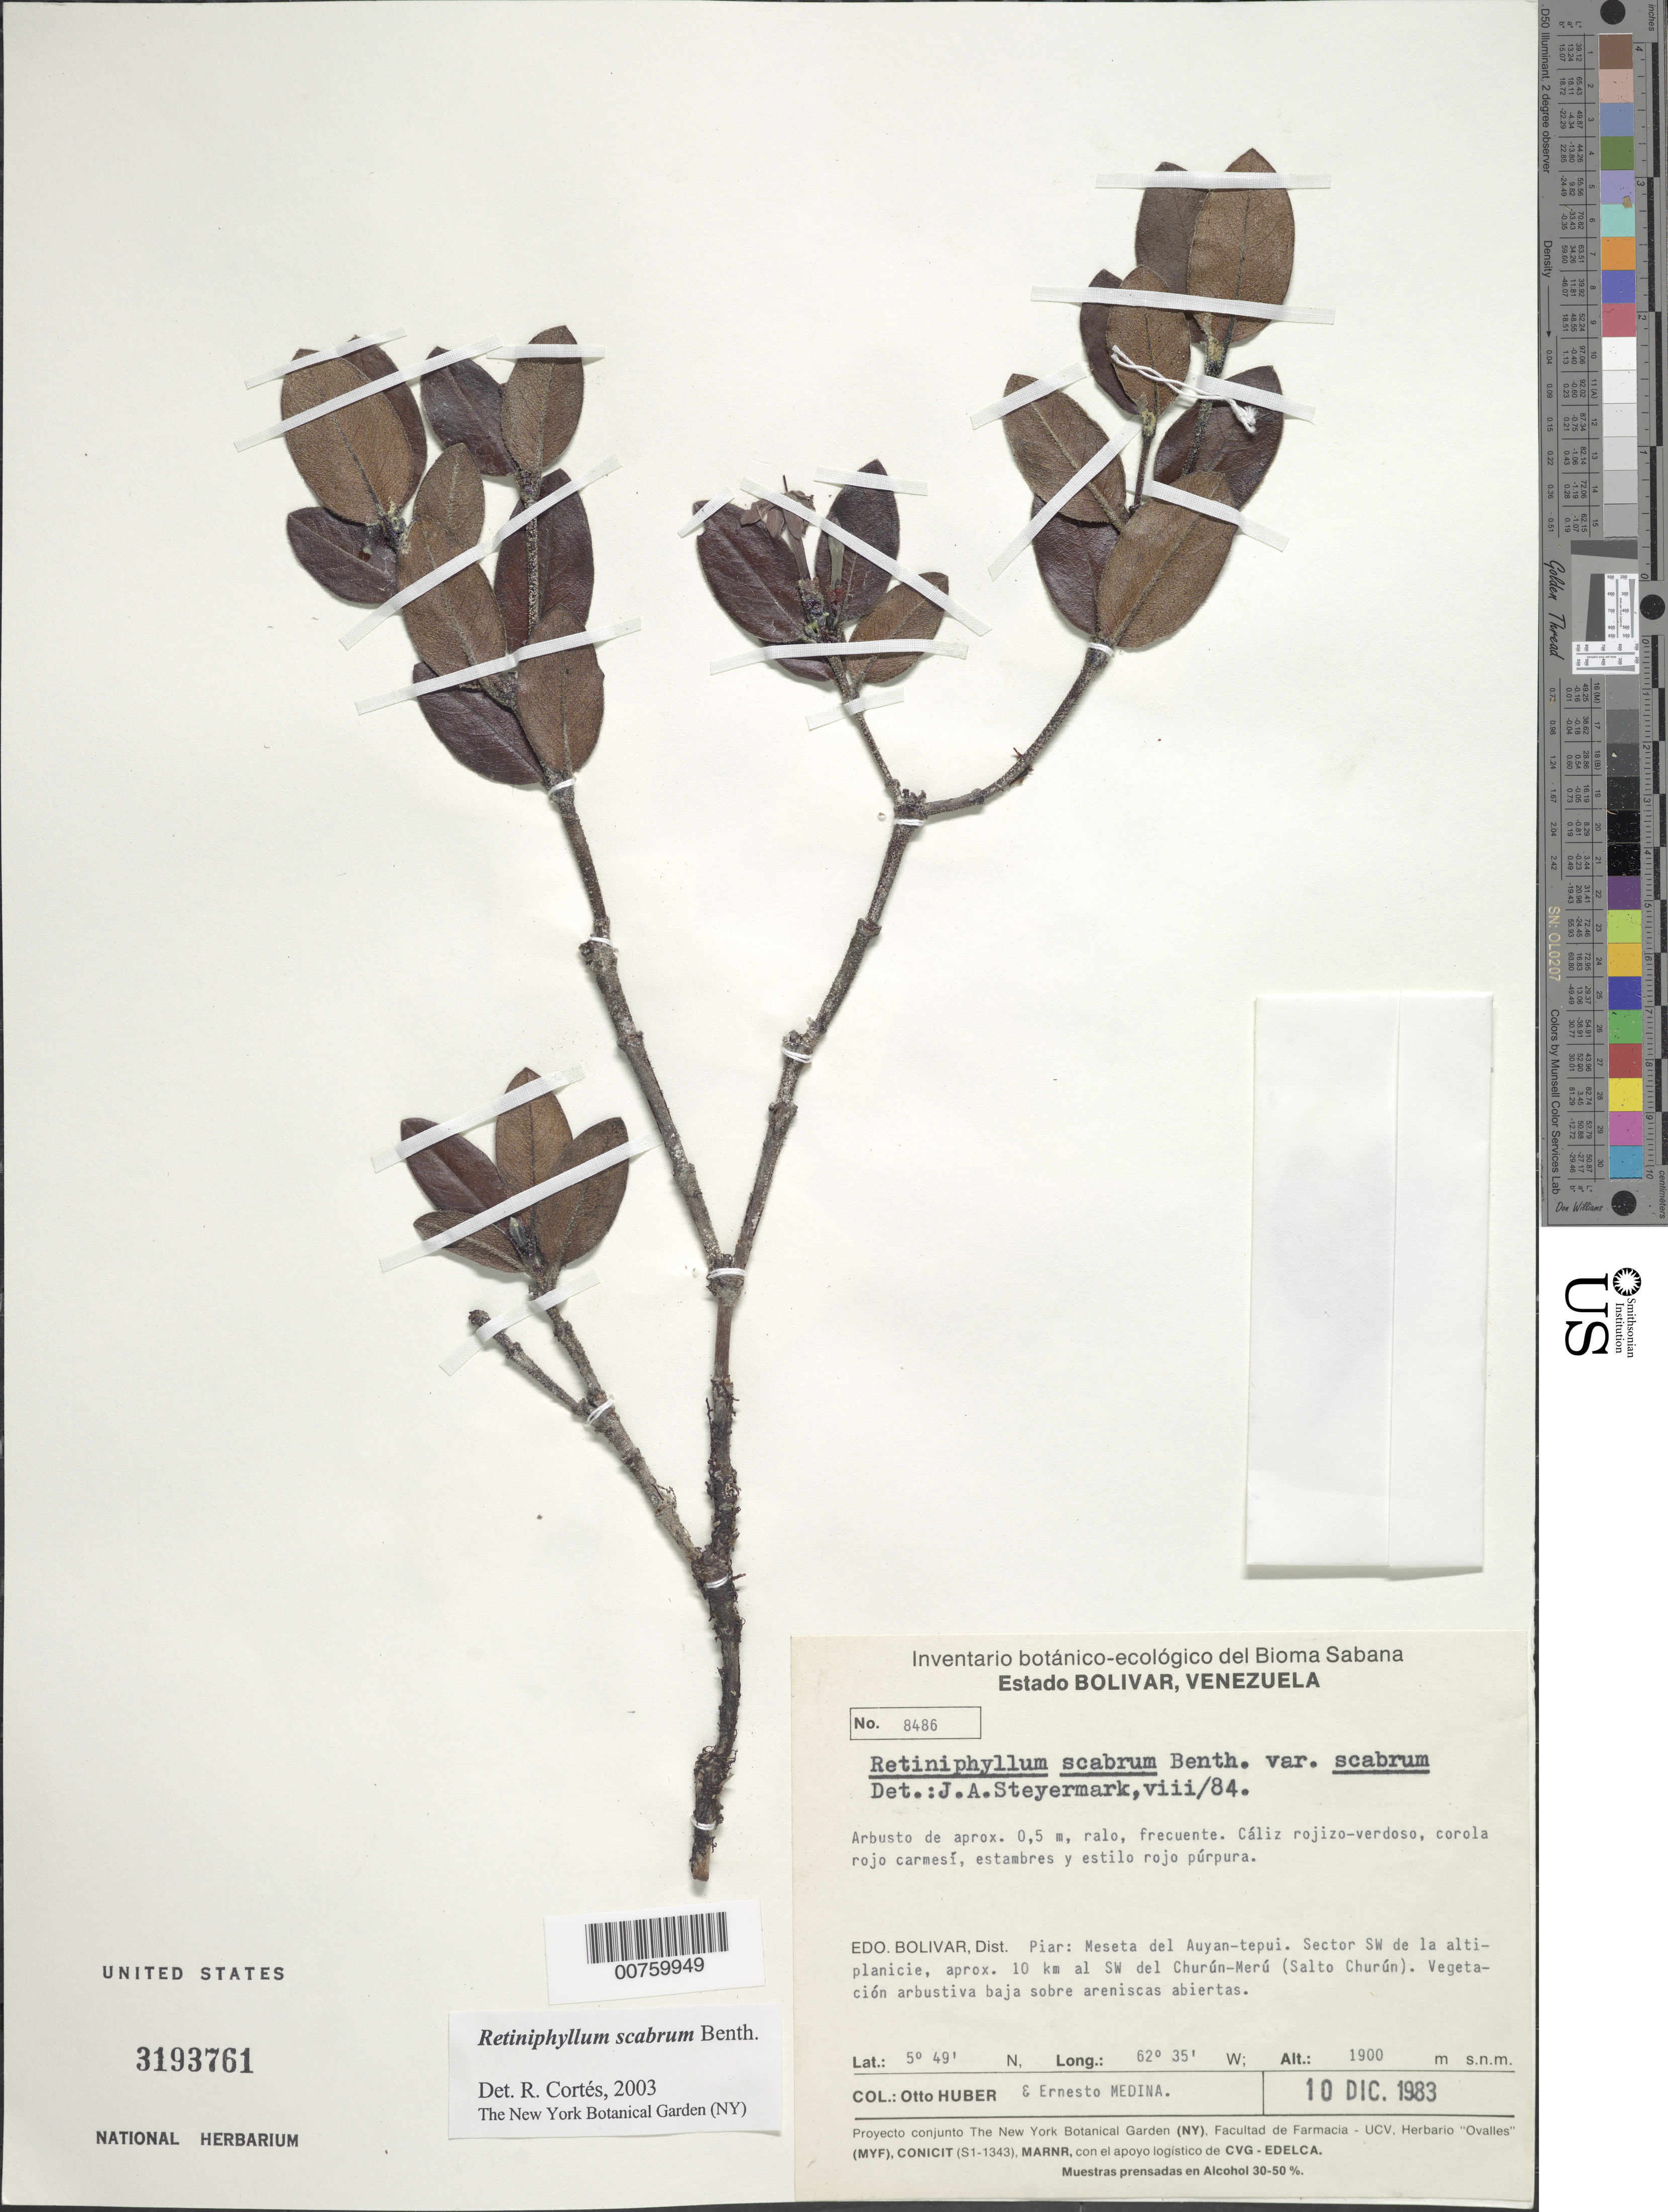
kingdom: Plantae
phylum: Tracheophyta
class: Magnoliopsida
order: Gentianales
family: Rubiaceae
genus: Retiniphyllum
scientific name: Retiniphyllum scabrum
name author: Benth.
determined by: Cortes R., G.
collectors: O. Huber & E. Medina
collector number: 8486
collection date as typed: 10-Dec-83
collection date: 1983-12-10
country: Venezuela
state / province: Bolívar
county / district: Piar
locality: Auyan-tepuí, sect. SW, 10 km SW del Churún-merú (Salto Churún)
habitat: Vegetación arbustiva sobre areniscas abiertas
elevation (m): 1900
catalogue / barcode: US 3193761